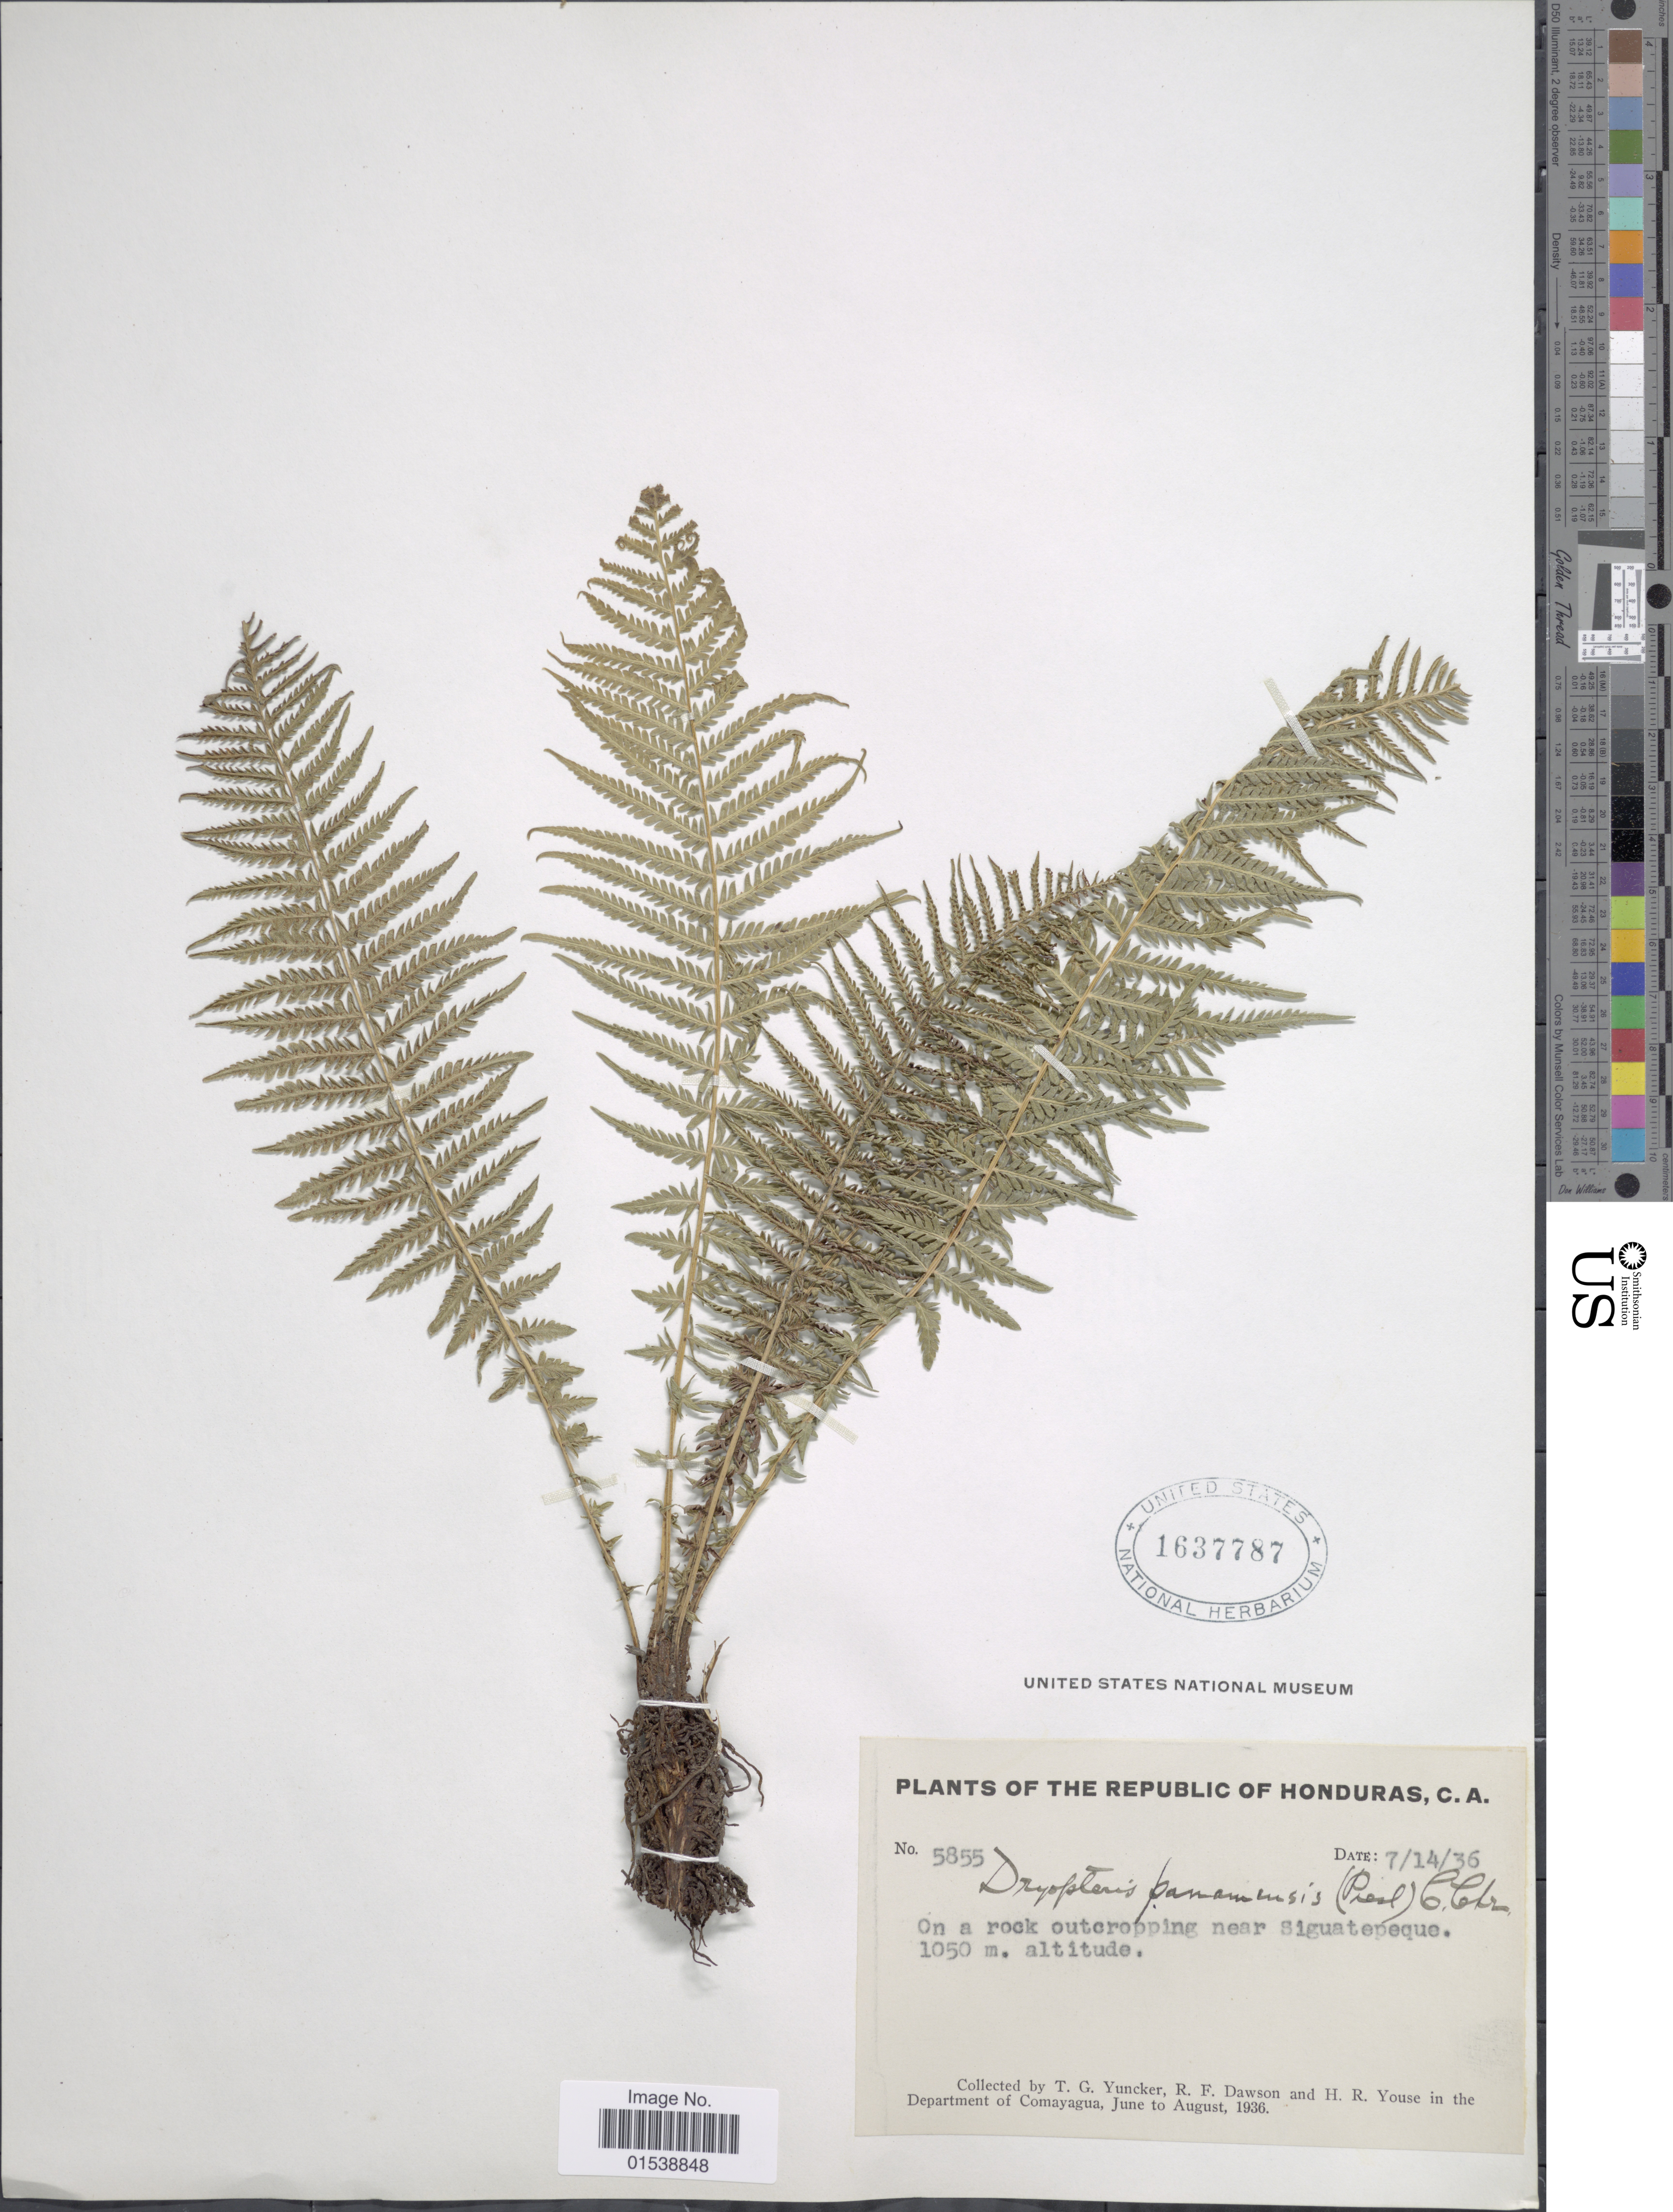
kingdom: Plantae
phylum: Tracheophyta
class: Polypodiopsida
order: Polypodiales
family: Thelypteridaceae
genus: Amauropelta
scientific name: Amauropelta resinifera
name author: (Desv.) Pic. Serm.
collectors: T. G. Yuncker, R. F. Dawson & H. Youse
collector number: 5855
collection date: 1936-07-14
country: Honduras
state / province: Comayagua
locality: Republic of Honduras, C. A., Near Siguatepeque, Department of Comayagua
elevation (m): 1050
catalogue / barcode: US 1637787